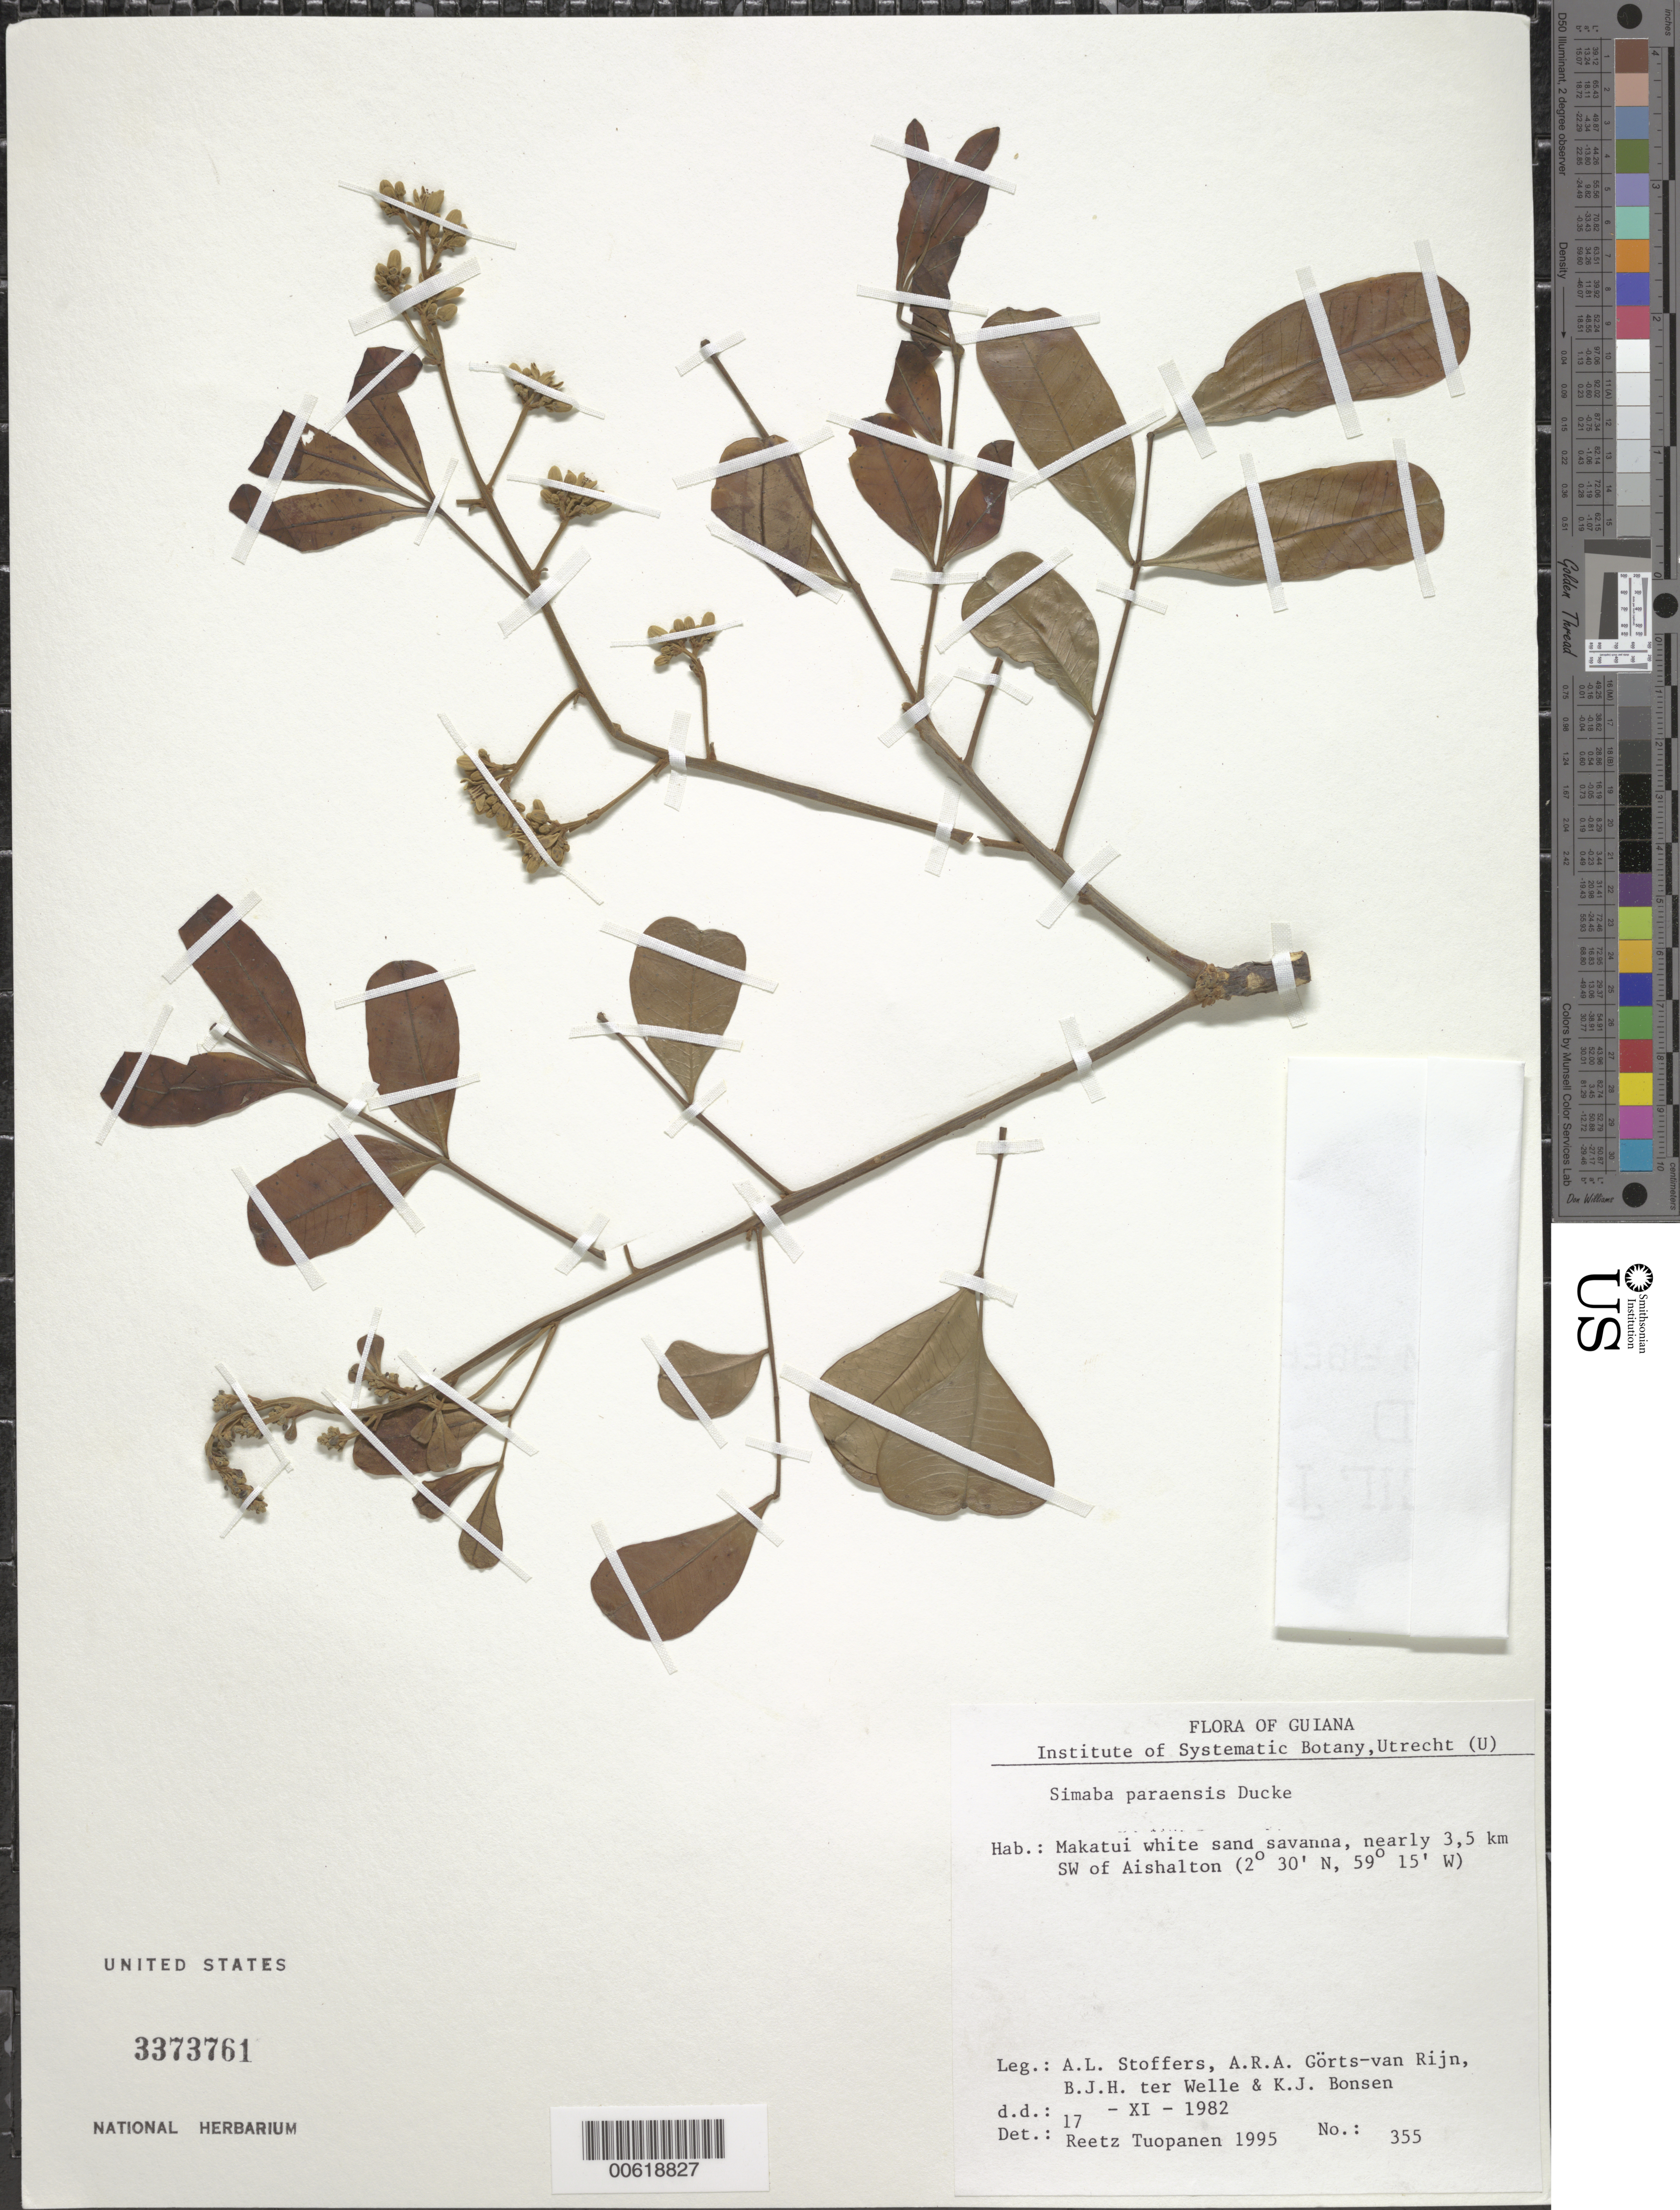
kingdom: Plantae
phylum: Tracheophyta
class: Magnoliopsida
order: Sapindales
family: Simaroubaceae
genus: Homalolepis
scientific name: Homalolepis paraensis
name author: (Ducke) Devecchi & Pirani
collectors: A. Stoffers, A. .R. A. Görts-van Rijn, B. Welle & K. Bonsen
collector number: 355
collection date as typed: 17-Nov-82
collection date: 1982-11-17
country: Guyana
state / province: U. Takutu-U. Essequibo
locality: Makatui savanna, ca. 3.5 km SW of Aishalton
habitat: White sand savanna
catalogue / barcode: US 3373761